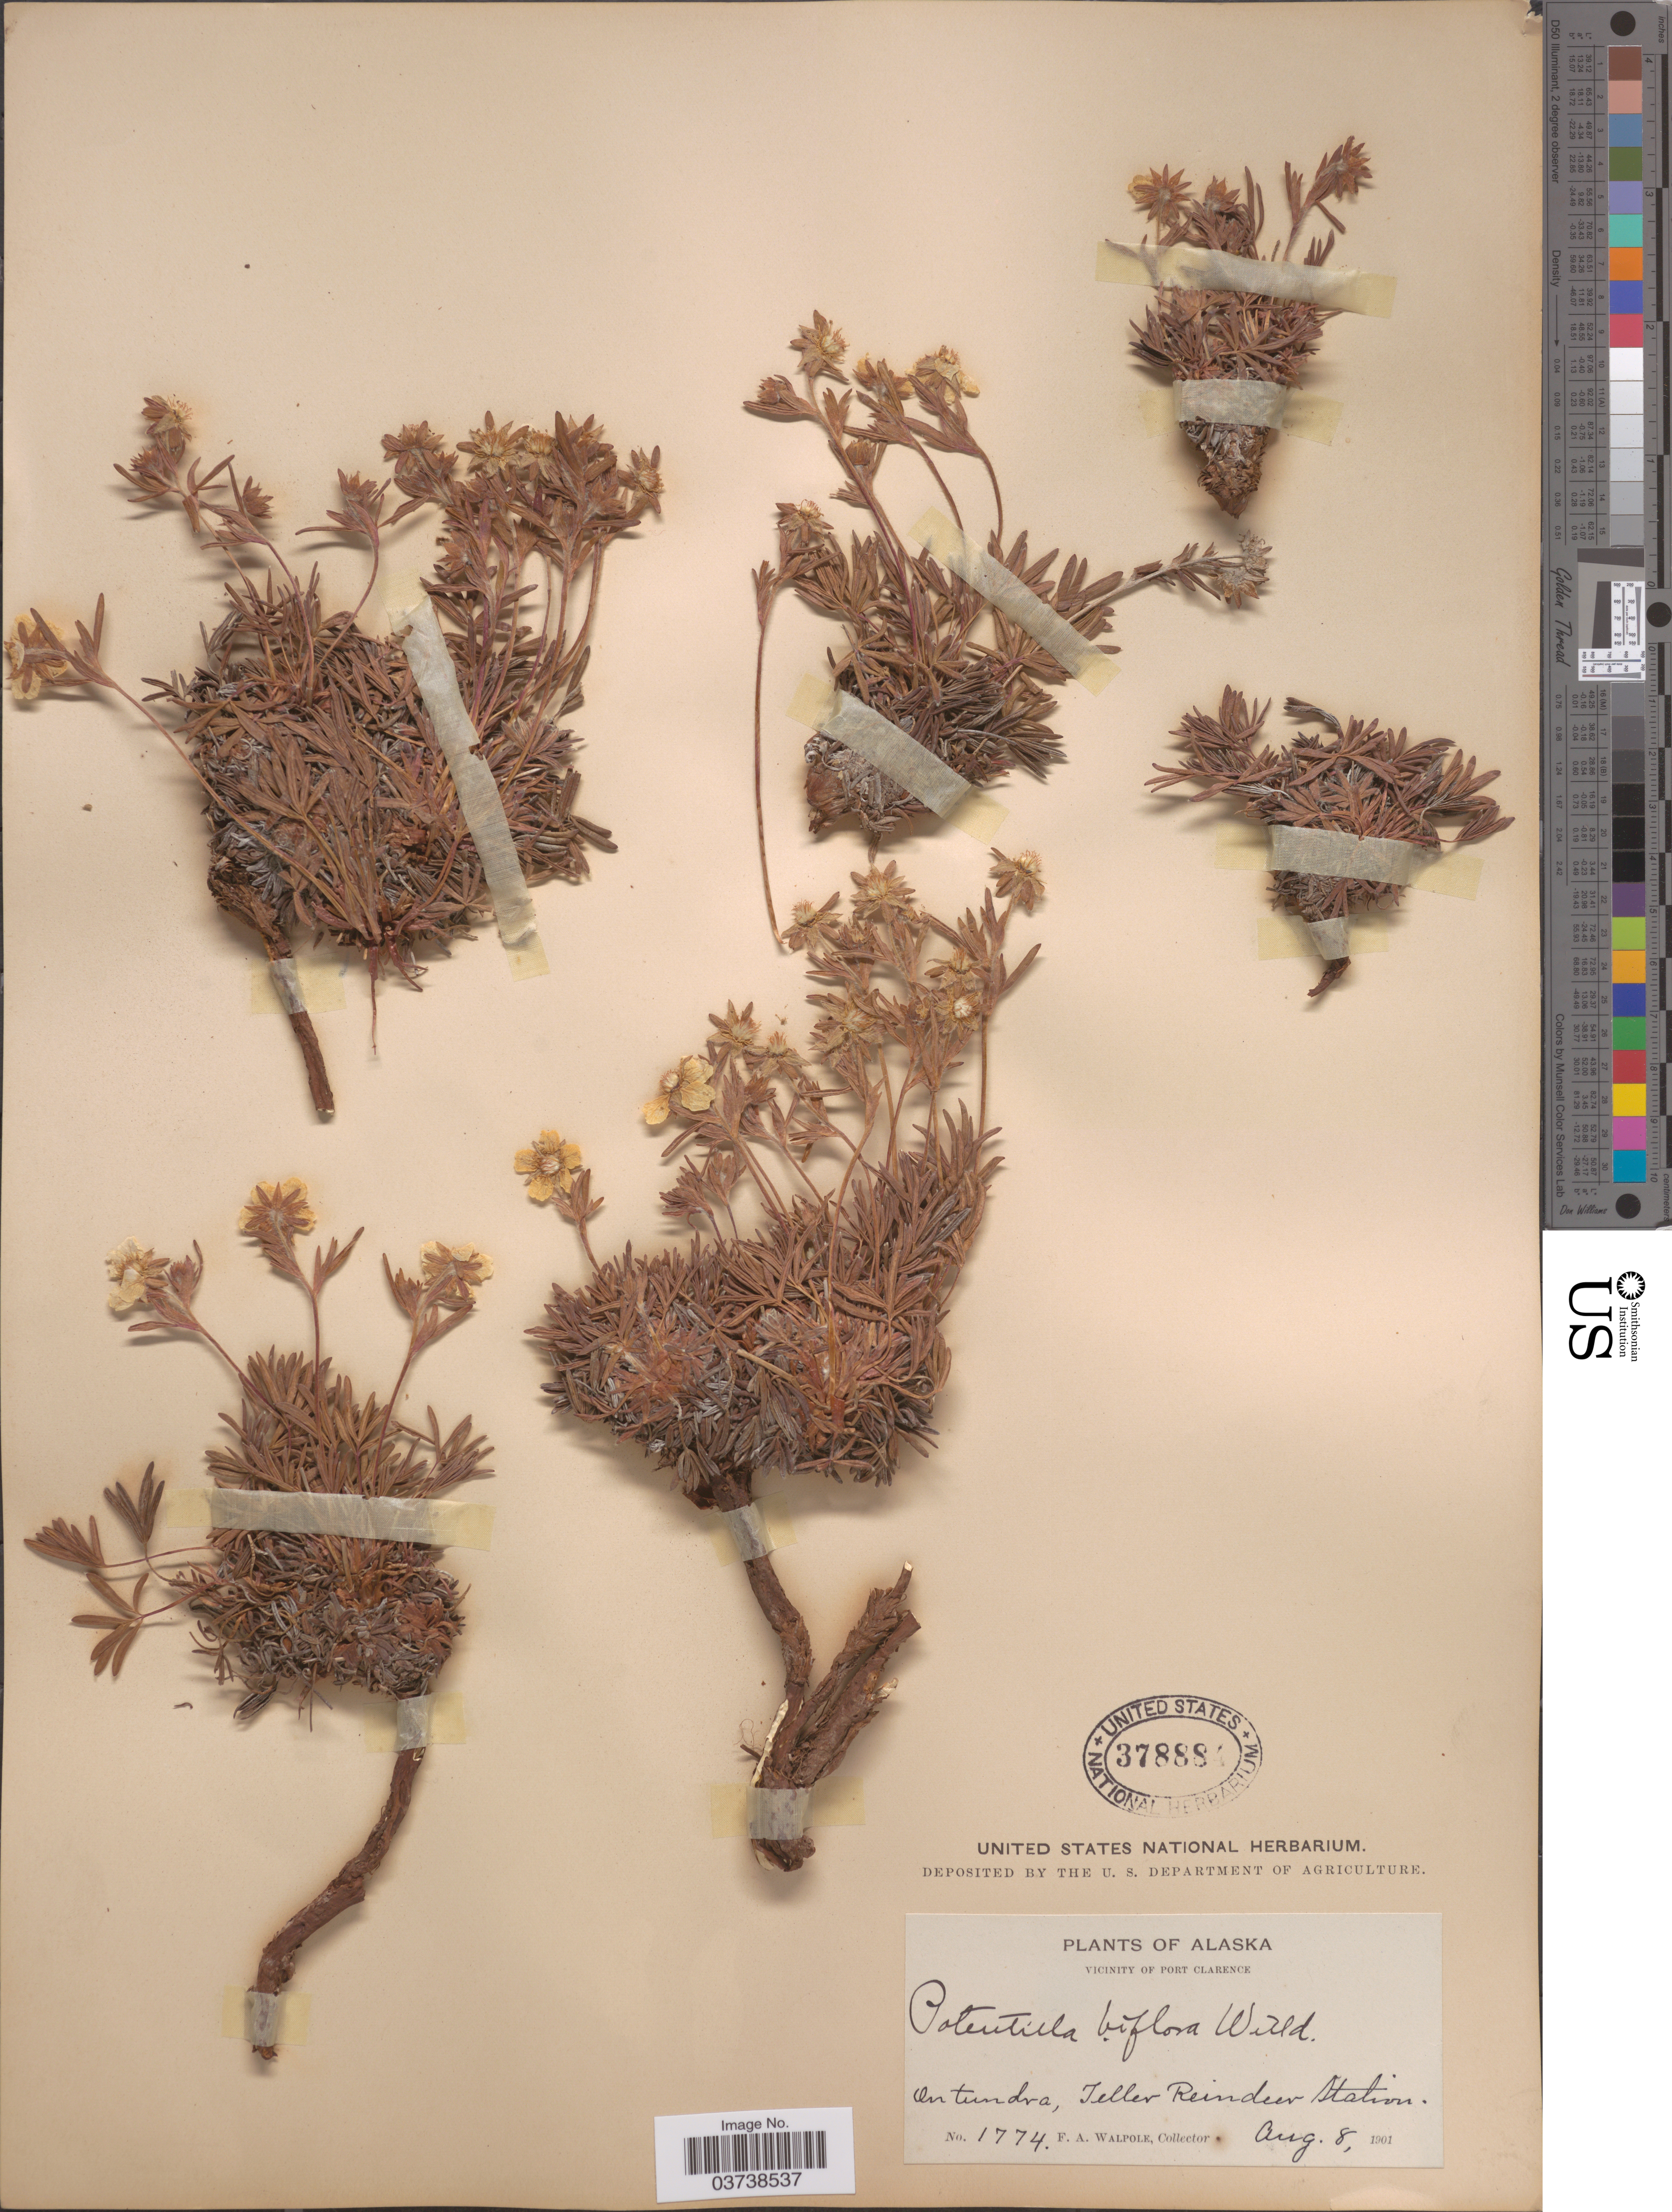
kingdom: Plantae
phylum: Tracheophyta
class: Magnoliopsida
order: Rosales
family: Rosaceae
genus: Potentilla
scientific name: Potentilla biflora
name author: Willd. ex Schltdl.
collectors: F. Walpole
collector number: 1774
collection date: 1901-08-08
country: United States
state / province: Alaska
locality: Vicinity of Port Clarence. On tundra, Teller Reindeer Station.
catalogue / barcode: US 378884